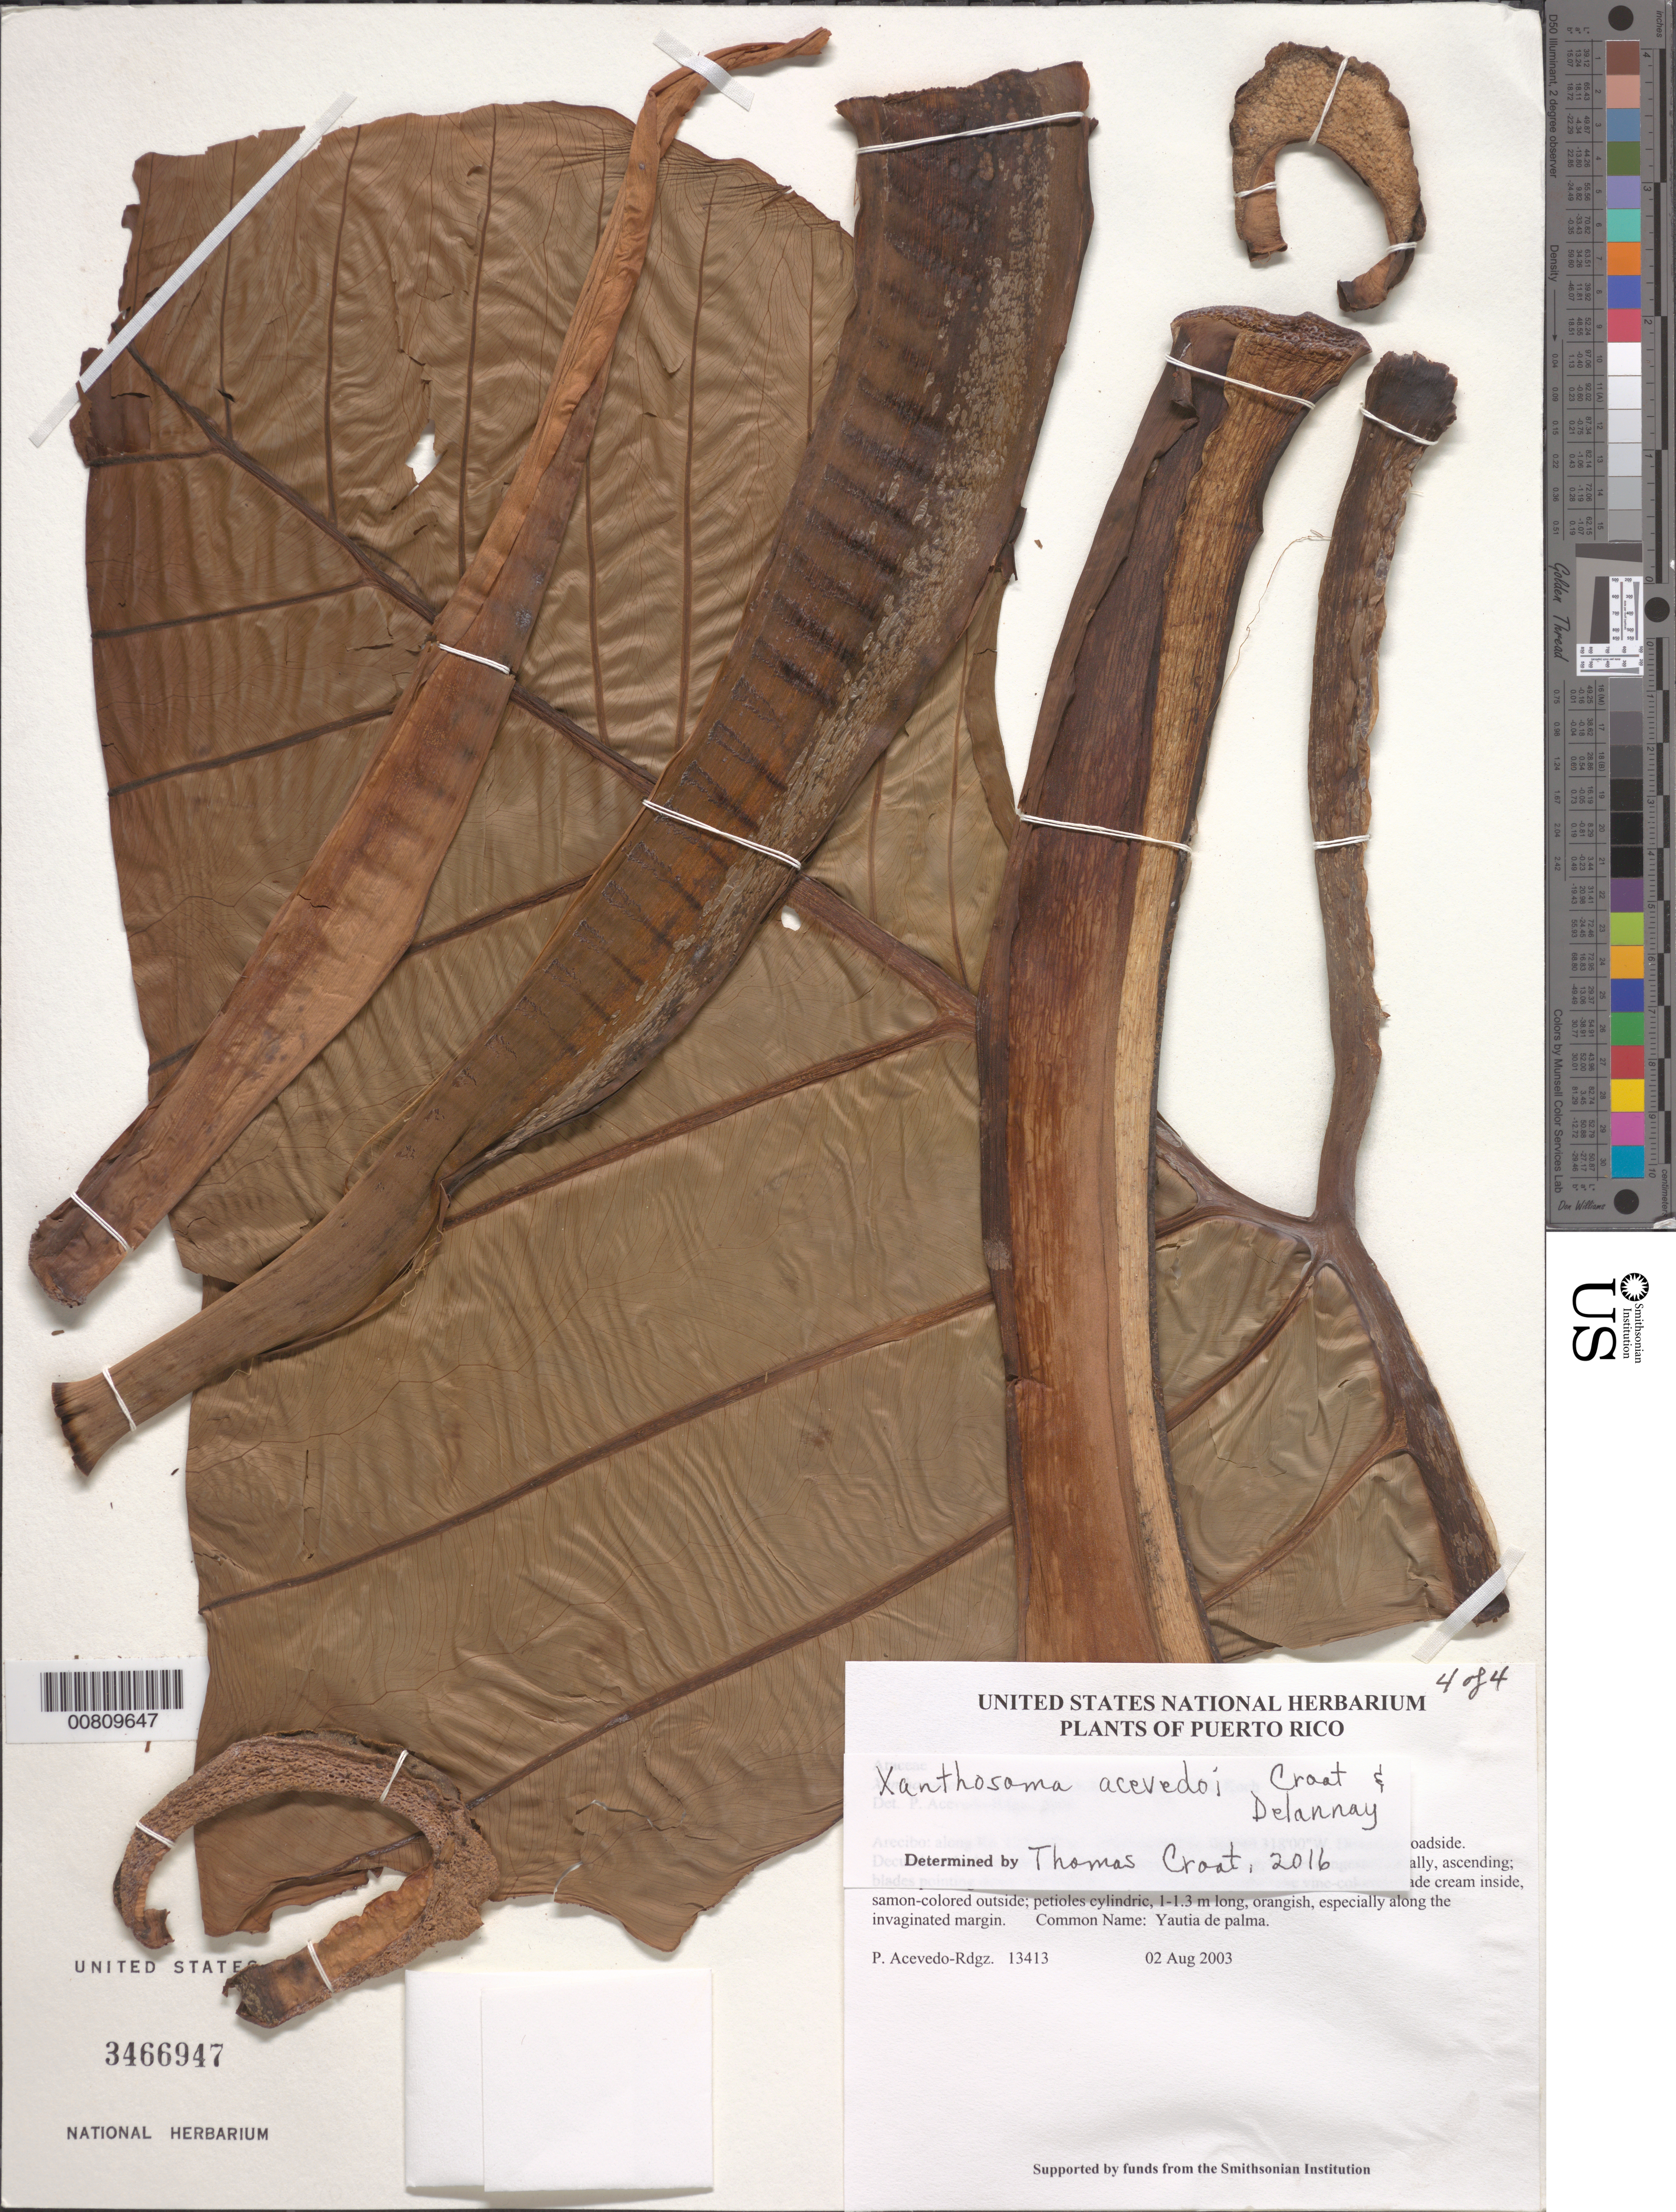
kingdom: Plantae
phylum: Tracheophyta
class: Liliopsida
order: Alismatales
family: Araceae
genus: Xanthosoma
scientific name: Xanthosoma acevedoi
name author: Croat & Delannay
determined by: Croat, Thomas B., Missouri Botanical Garden (MO)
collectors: P. Acevedo-Rodr.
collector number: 13413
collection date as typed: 02 Aug 2003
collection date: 2003-08-02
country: Puerto Rico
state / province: Arecibo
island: Puerto Rico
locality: Arecibo: along Rd. 123.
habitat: Disturbed roadside.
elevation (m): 107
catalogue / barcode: US 3466947